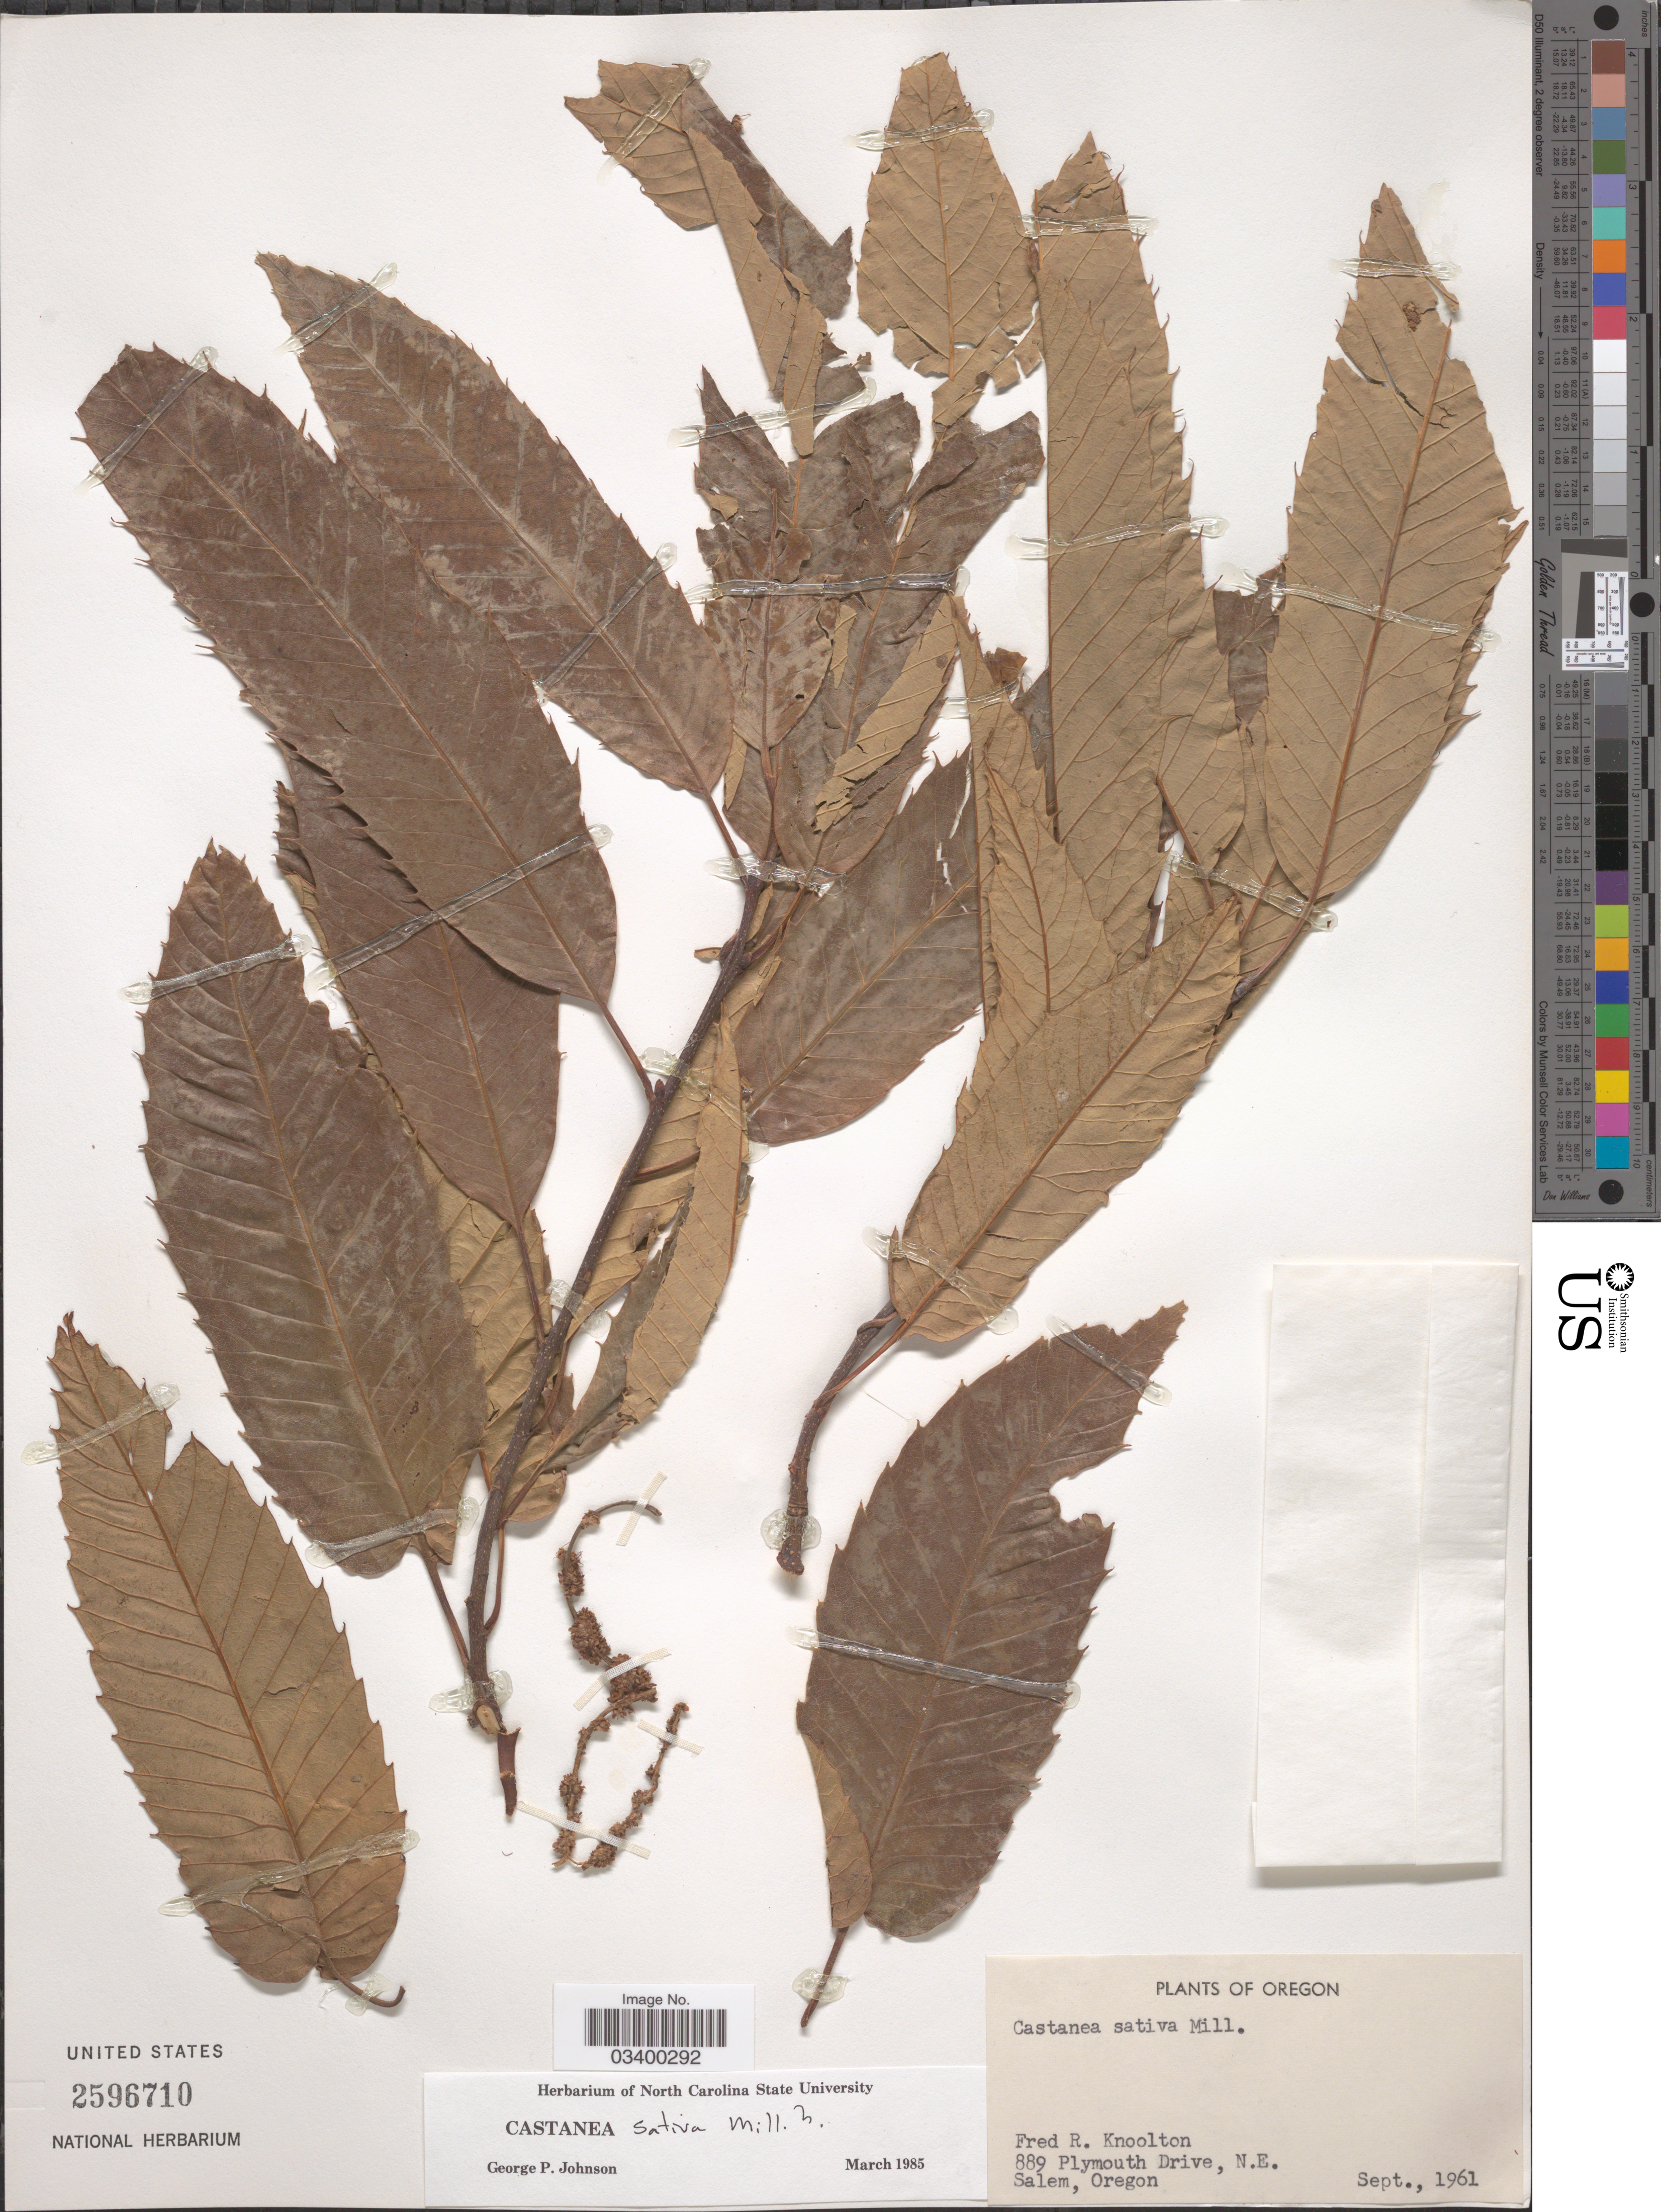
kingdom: Plantae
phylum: Tracheophyta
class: Magnoliopsida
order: Fagales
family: Fagaceae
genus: Castanea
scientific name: Castanea sativa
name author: Mill.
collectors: F. Knoolton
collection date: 1961-09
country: United States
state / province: Oregon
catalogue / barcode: US 2596710